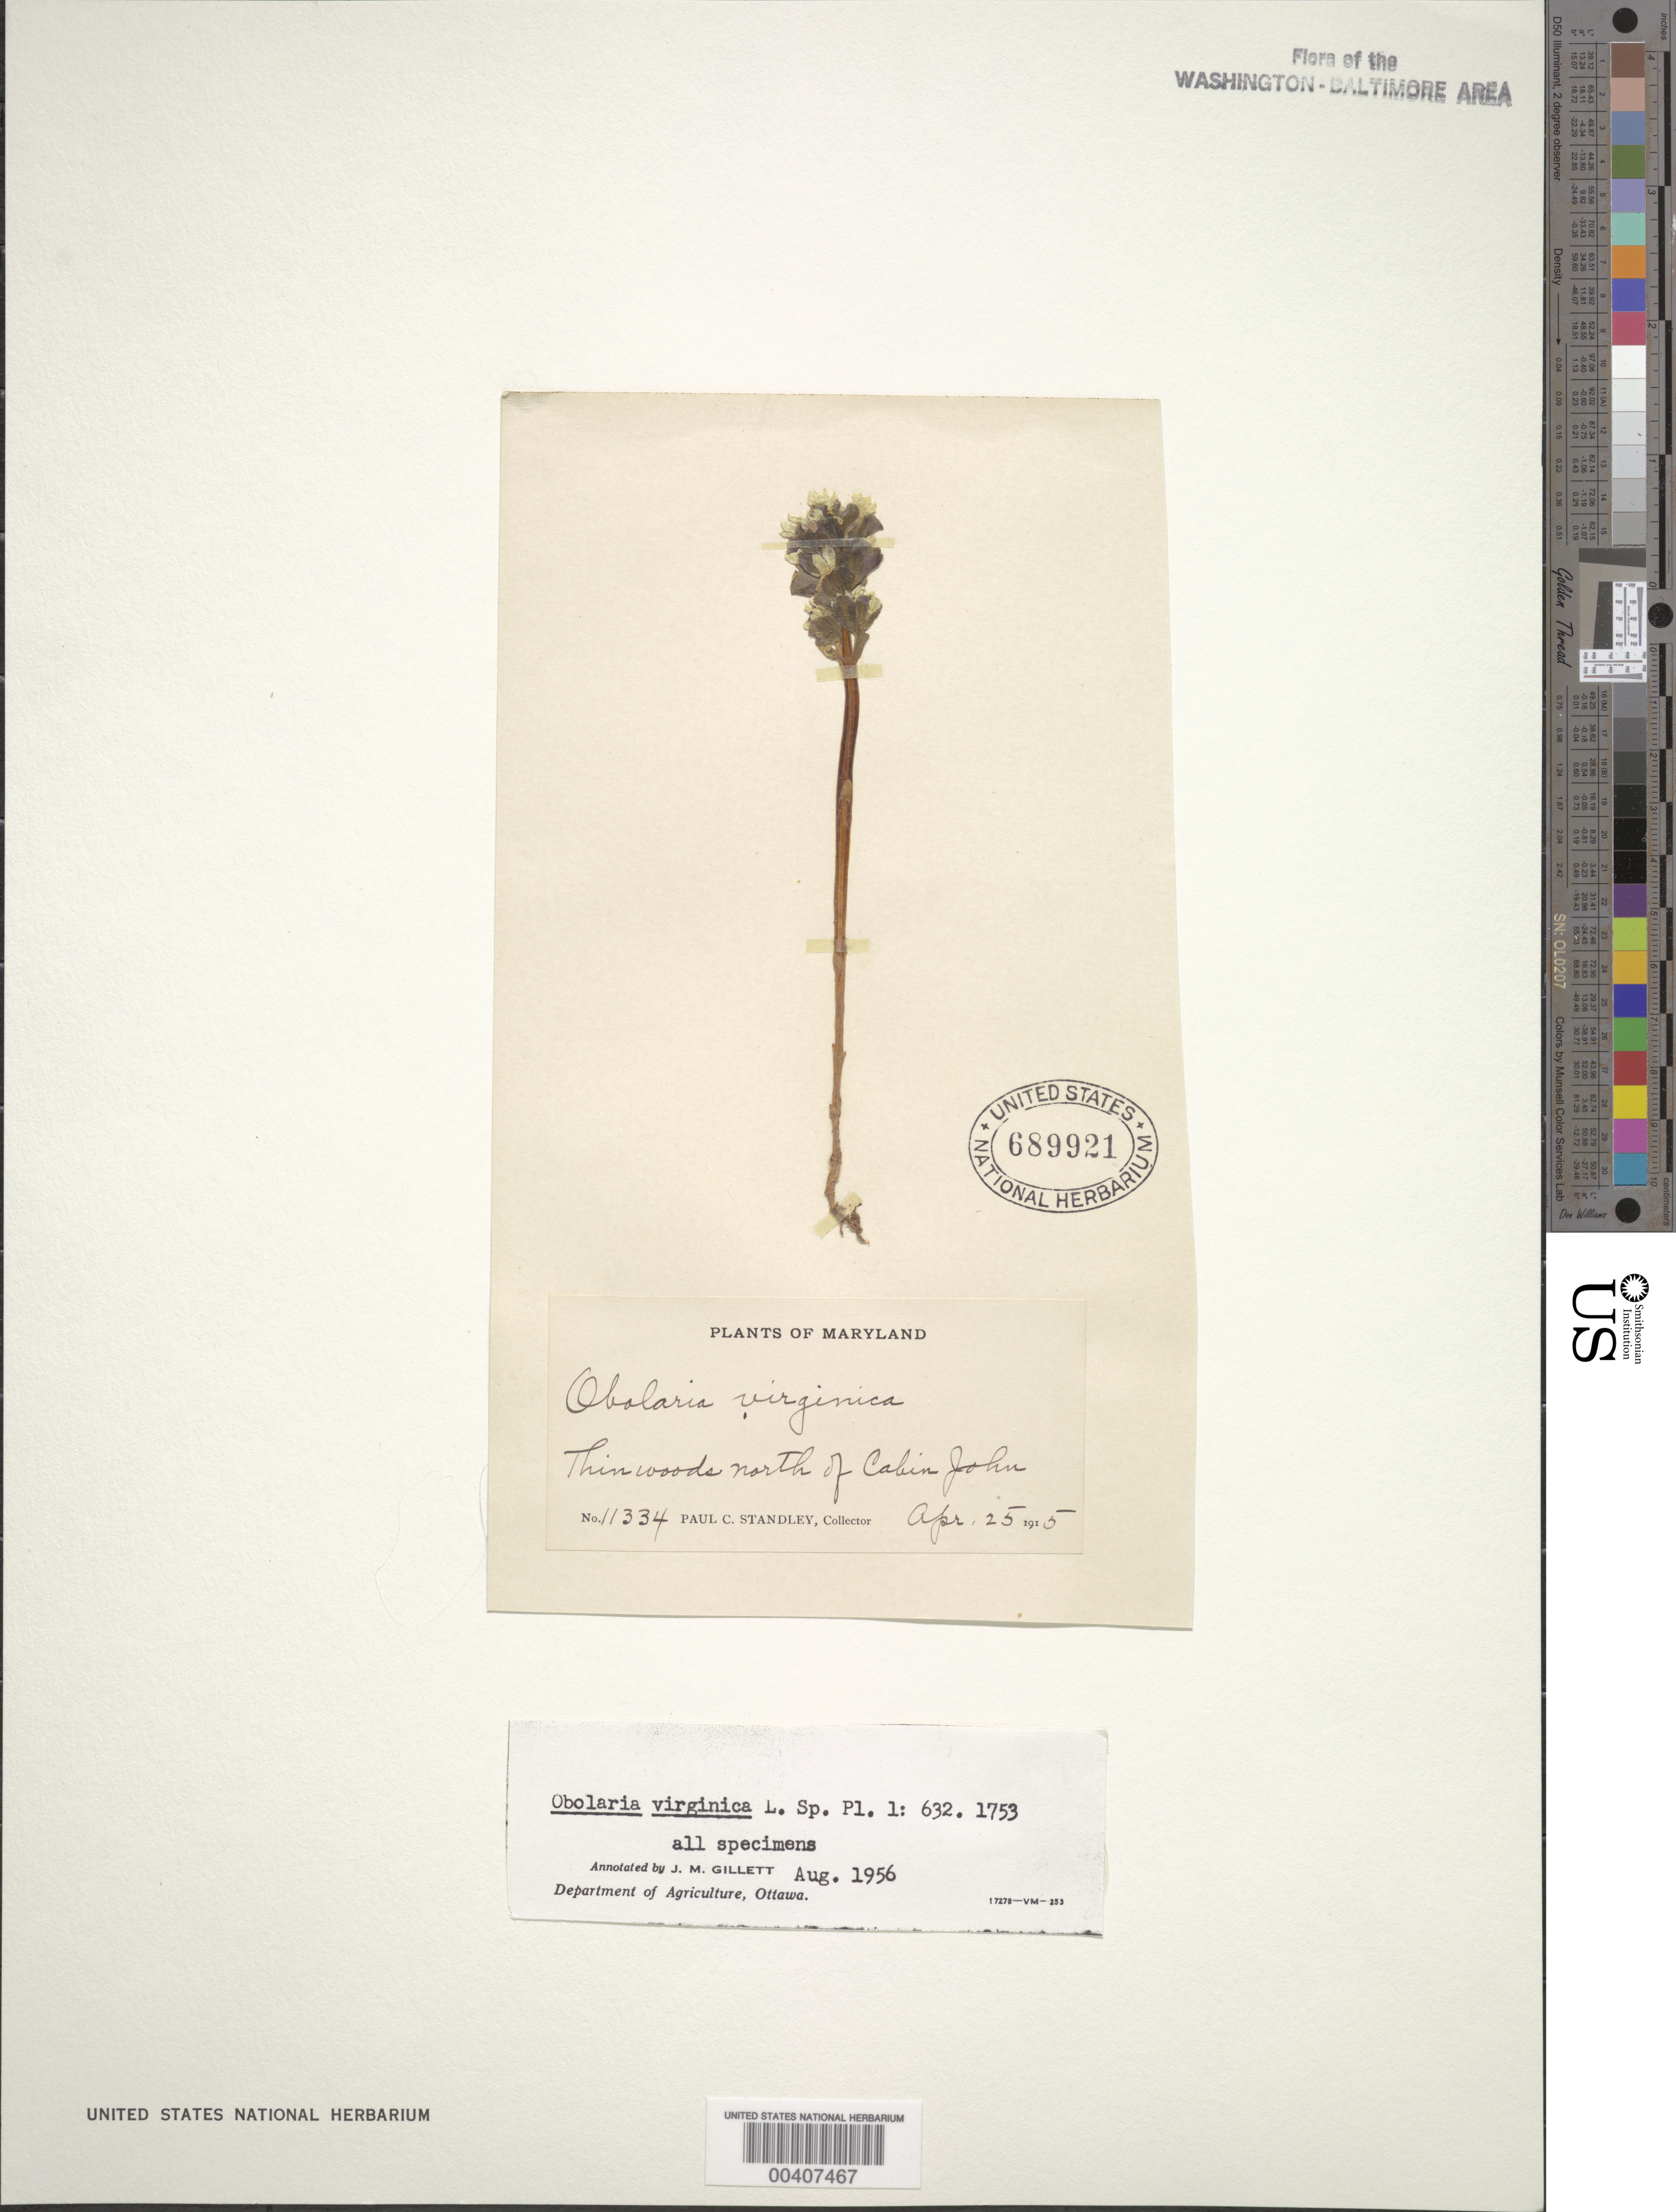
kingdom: Plantae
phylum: Tracheophyta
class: Magnoliopsida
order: Gentianales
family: Gentianaceae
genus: Obolaria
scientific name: Obolaria virginica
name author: L.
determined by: Gillett, J. M.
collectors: P. C. Standley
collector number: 11334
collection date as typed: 25 Apr 1915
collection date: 1915-04-25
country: United States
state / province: Maryland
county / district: Montgomery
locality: N of Cabin John C. & O. Canal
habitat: Thin woods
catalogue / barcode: US 689921